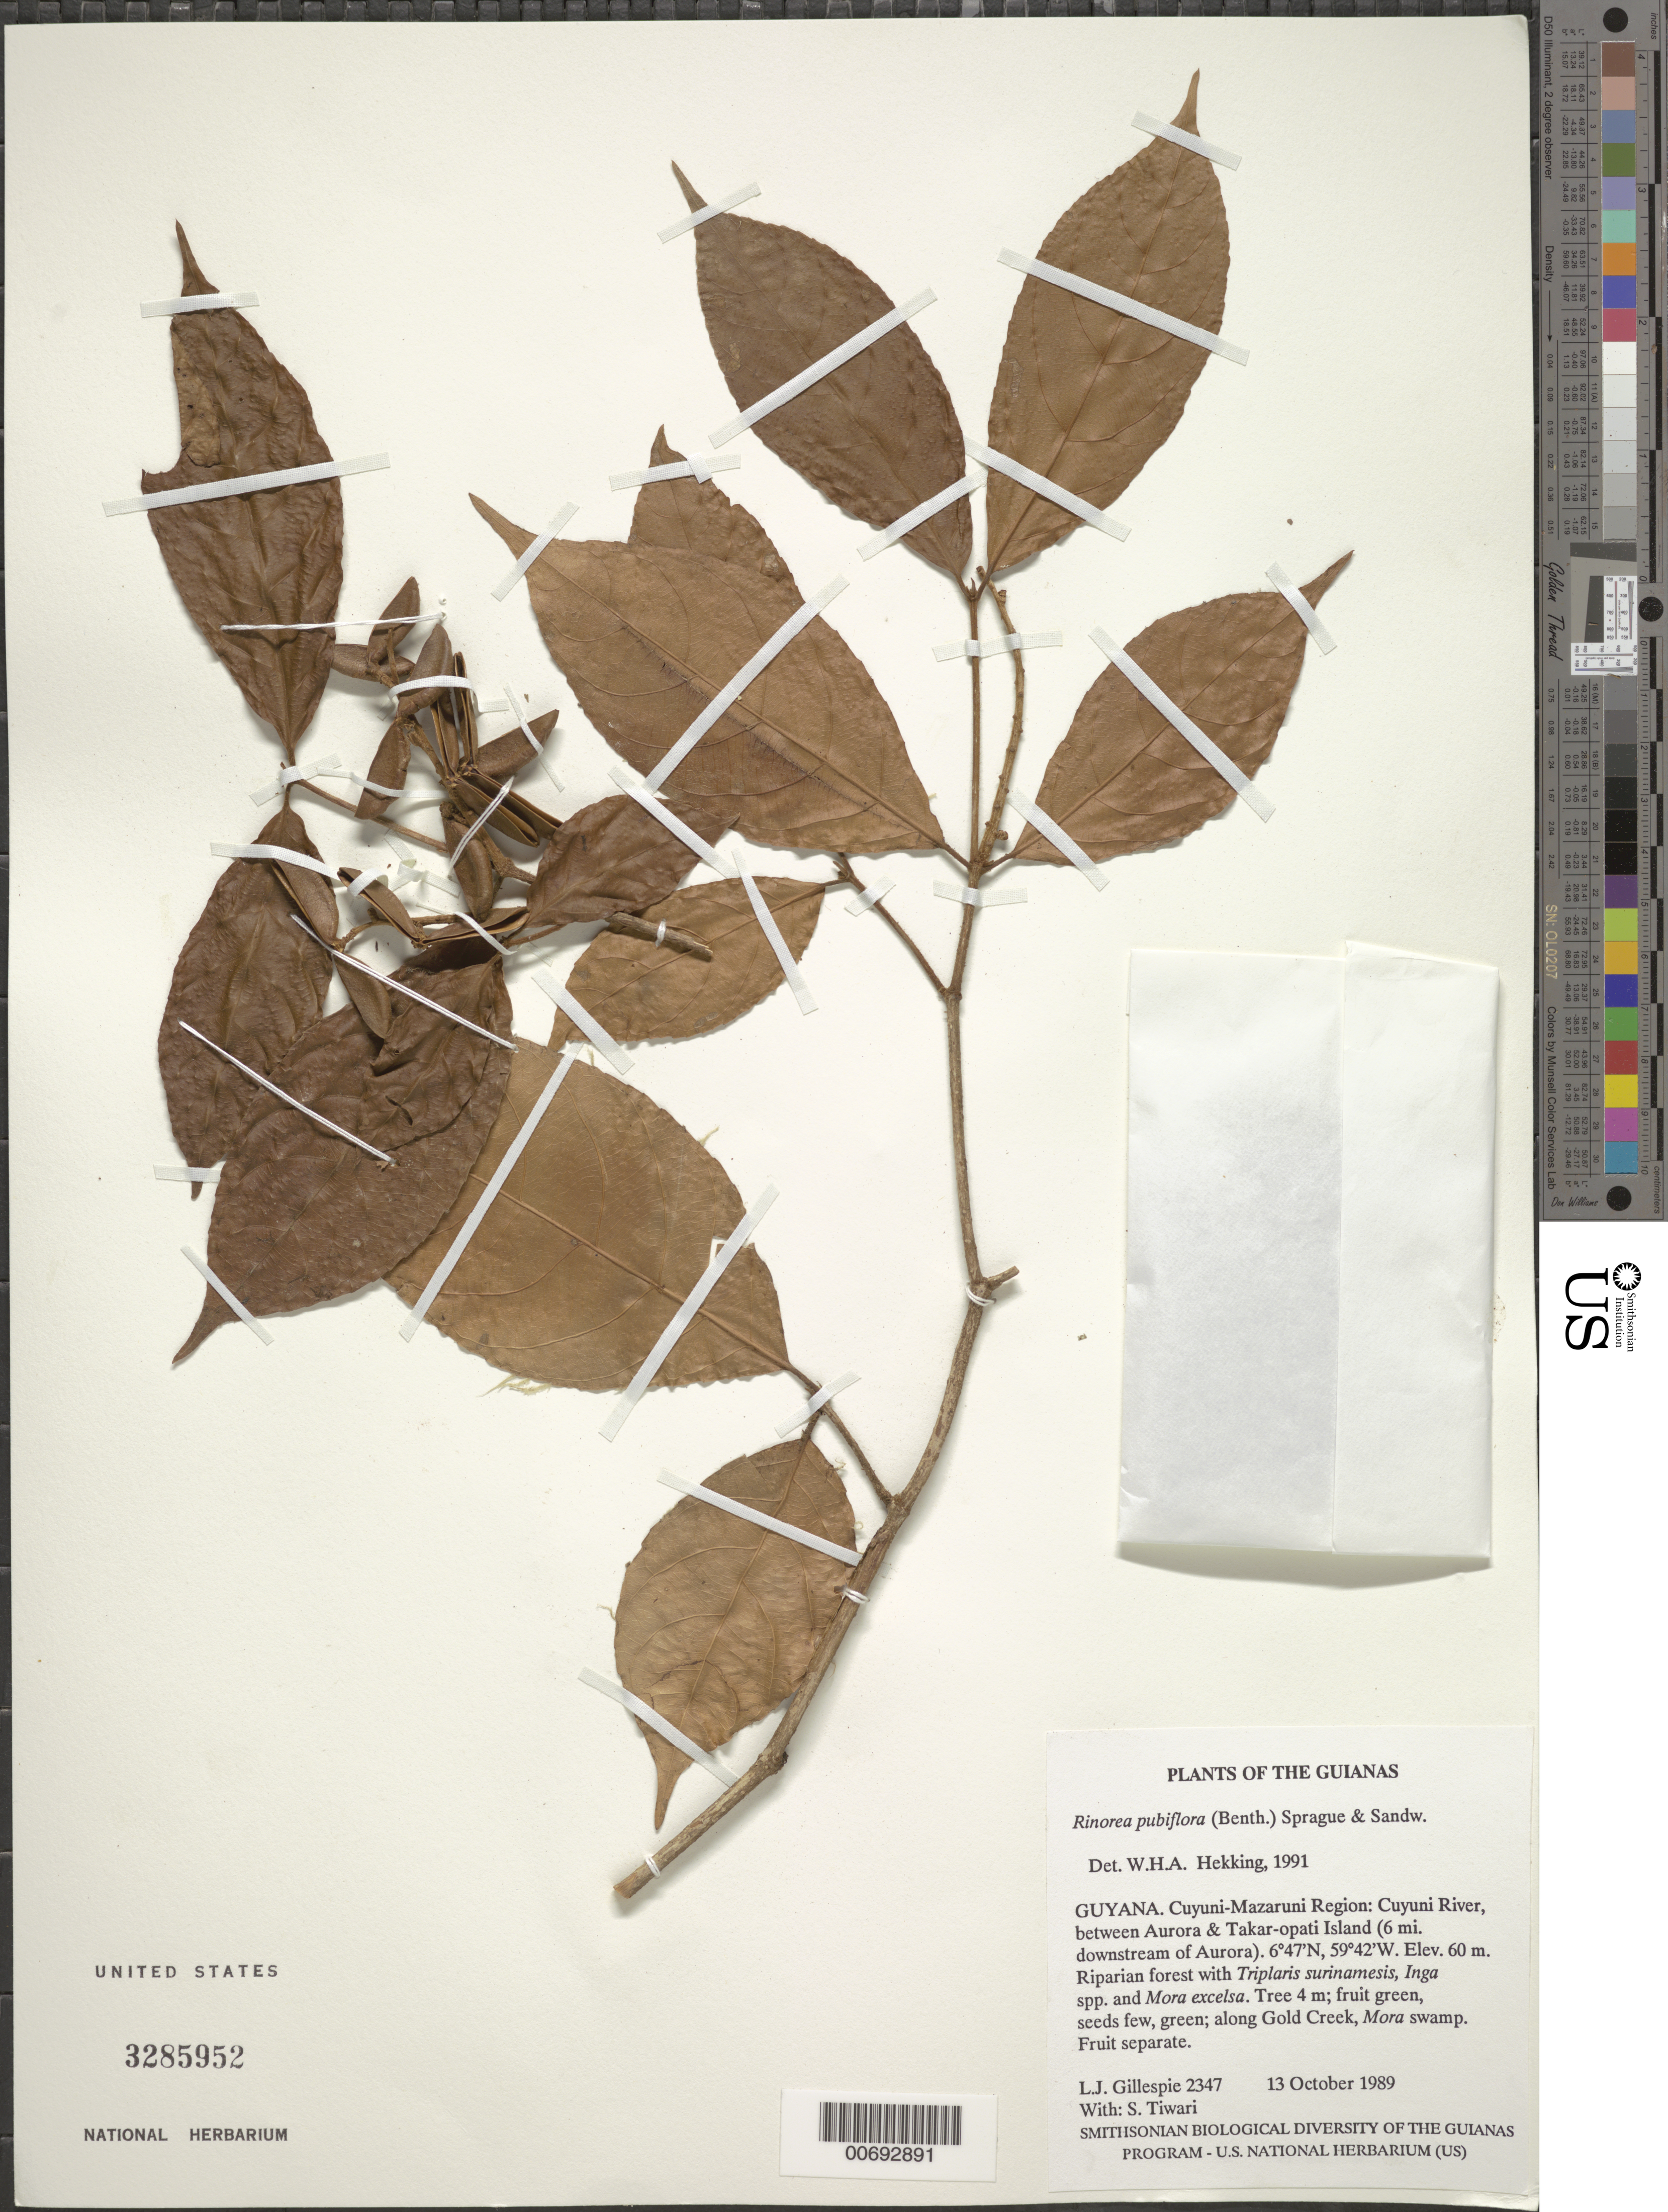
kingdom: Plantae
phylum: Tracheophyta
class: Magnoliopsida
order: Malpighiales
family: Violaceae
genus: Rinorea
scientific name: Rinorea pubiflora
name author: (Benth.) Sprague & Sandwith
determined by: Hekking, W. H. A.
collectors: L. J. Gillespie & S. Tiwari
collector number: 2347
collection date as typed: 13 October 1989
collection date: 1989-10-13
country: Guyana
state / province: Cuyuni-Mazaruni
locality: Cuyuni River, between Aurora & Takar-opati Island (6 mi. downstream of Aurora)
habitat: Riparian forest with Triplaris surinamensis, Inga spp. and Mora excelsa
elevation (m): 60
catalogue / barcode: US 3285952